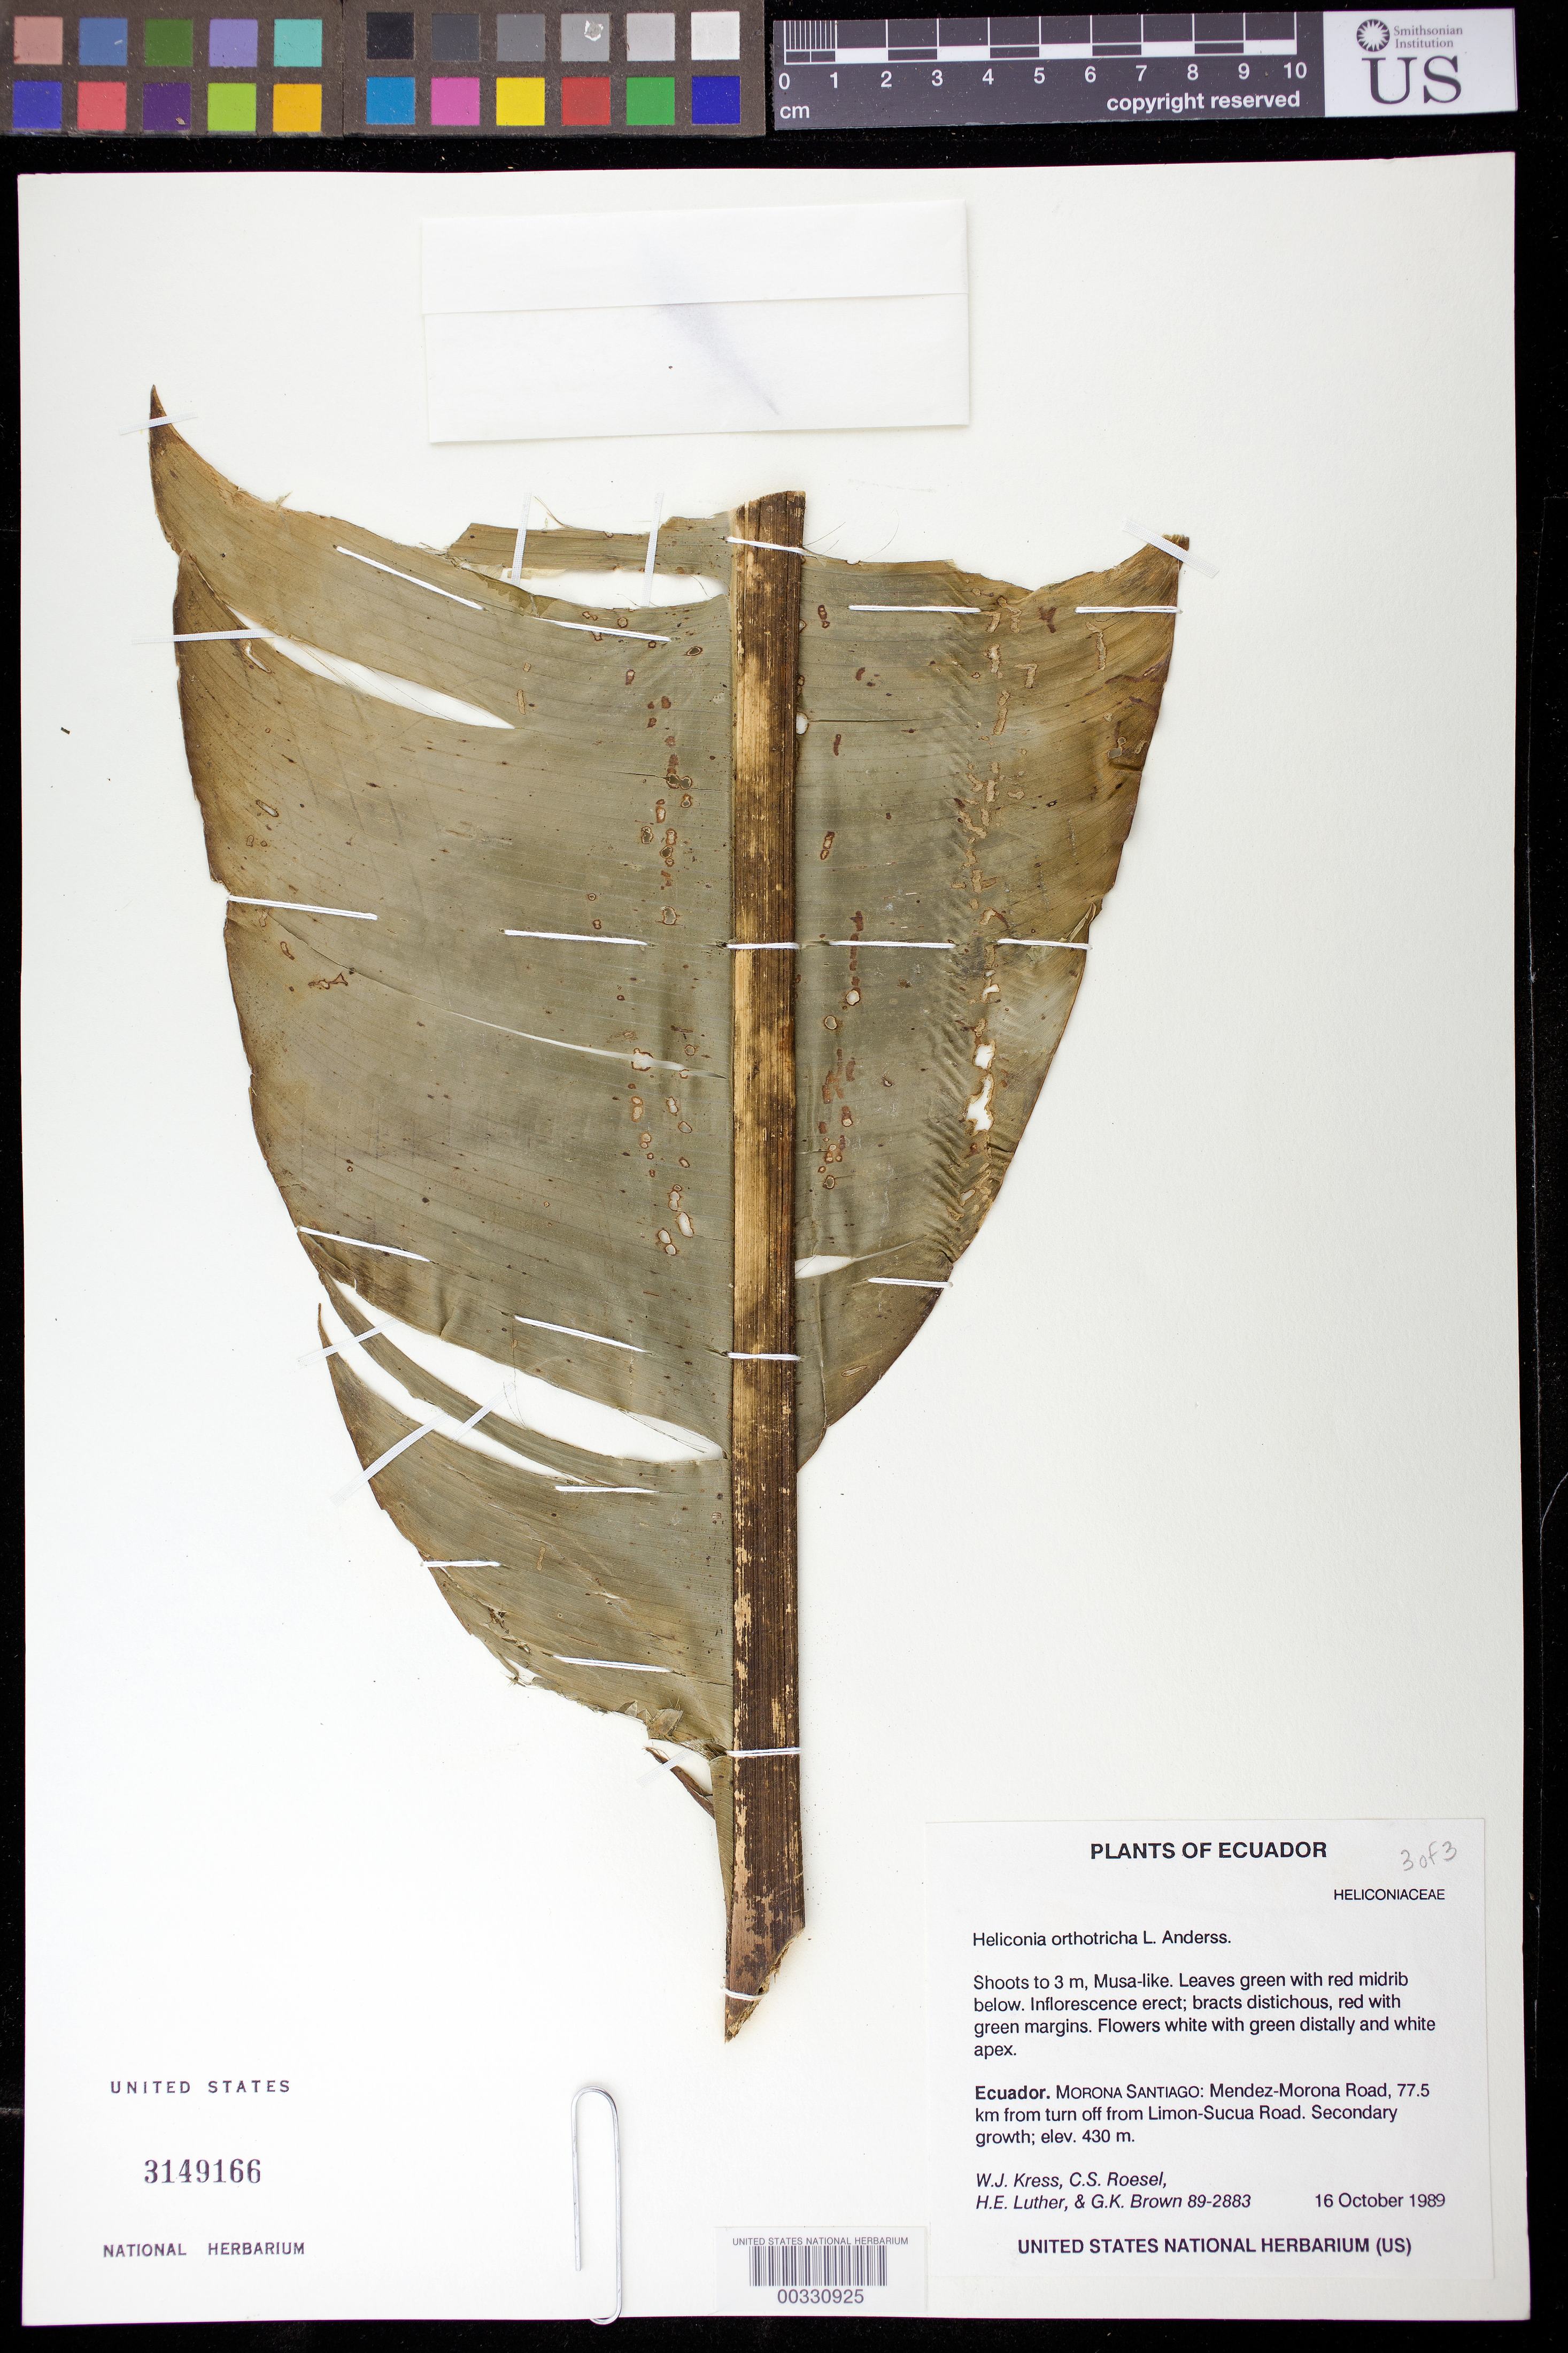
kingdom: Plantae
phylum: Tracheophyta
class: Liliopsida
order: Zingiberales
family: Heliconiaceae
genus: Heliconia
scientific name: Heliconia orthotricha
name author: L. Andersson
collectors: W. J. Kress, C. S. Roesel, Harry E. Luther & G. K. Brown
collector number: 89-2883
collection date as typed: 16 Oct 1989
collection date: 1989-10-16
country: Ecuador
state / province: Morona-Santiago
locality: Mendez-morona road, 77.5 km from turn of f from Limon-sucua road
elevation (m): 430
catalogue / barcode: US 3149166